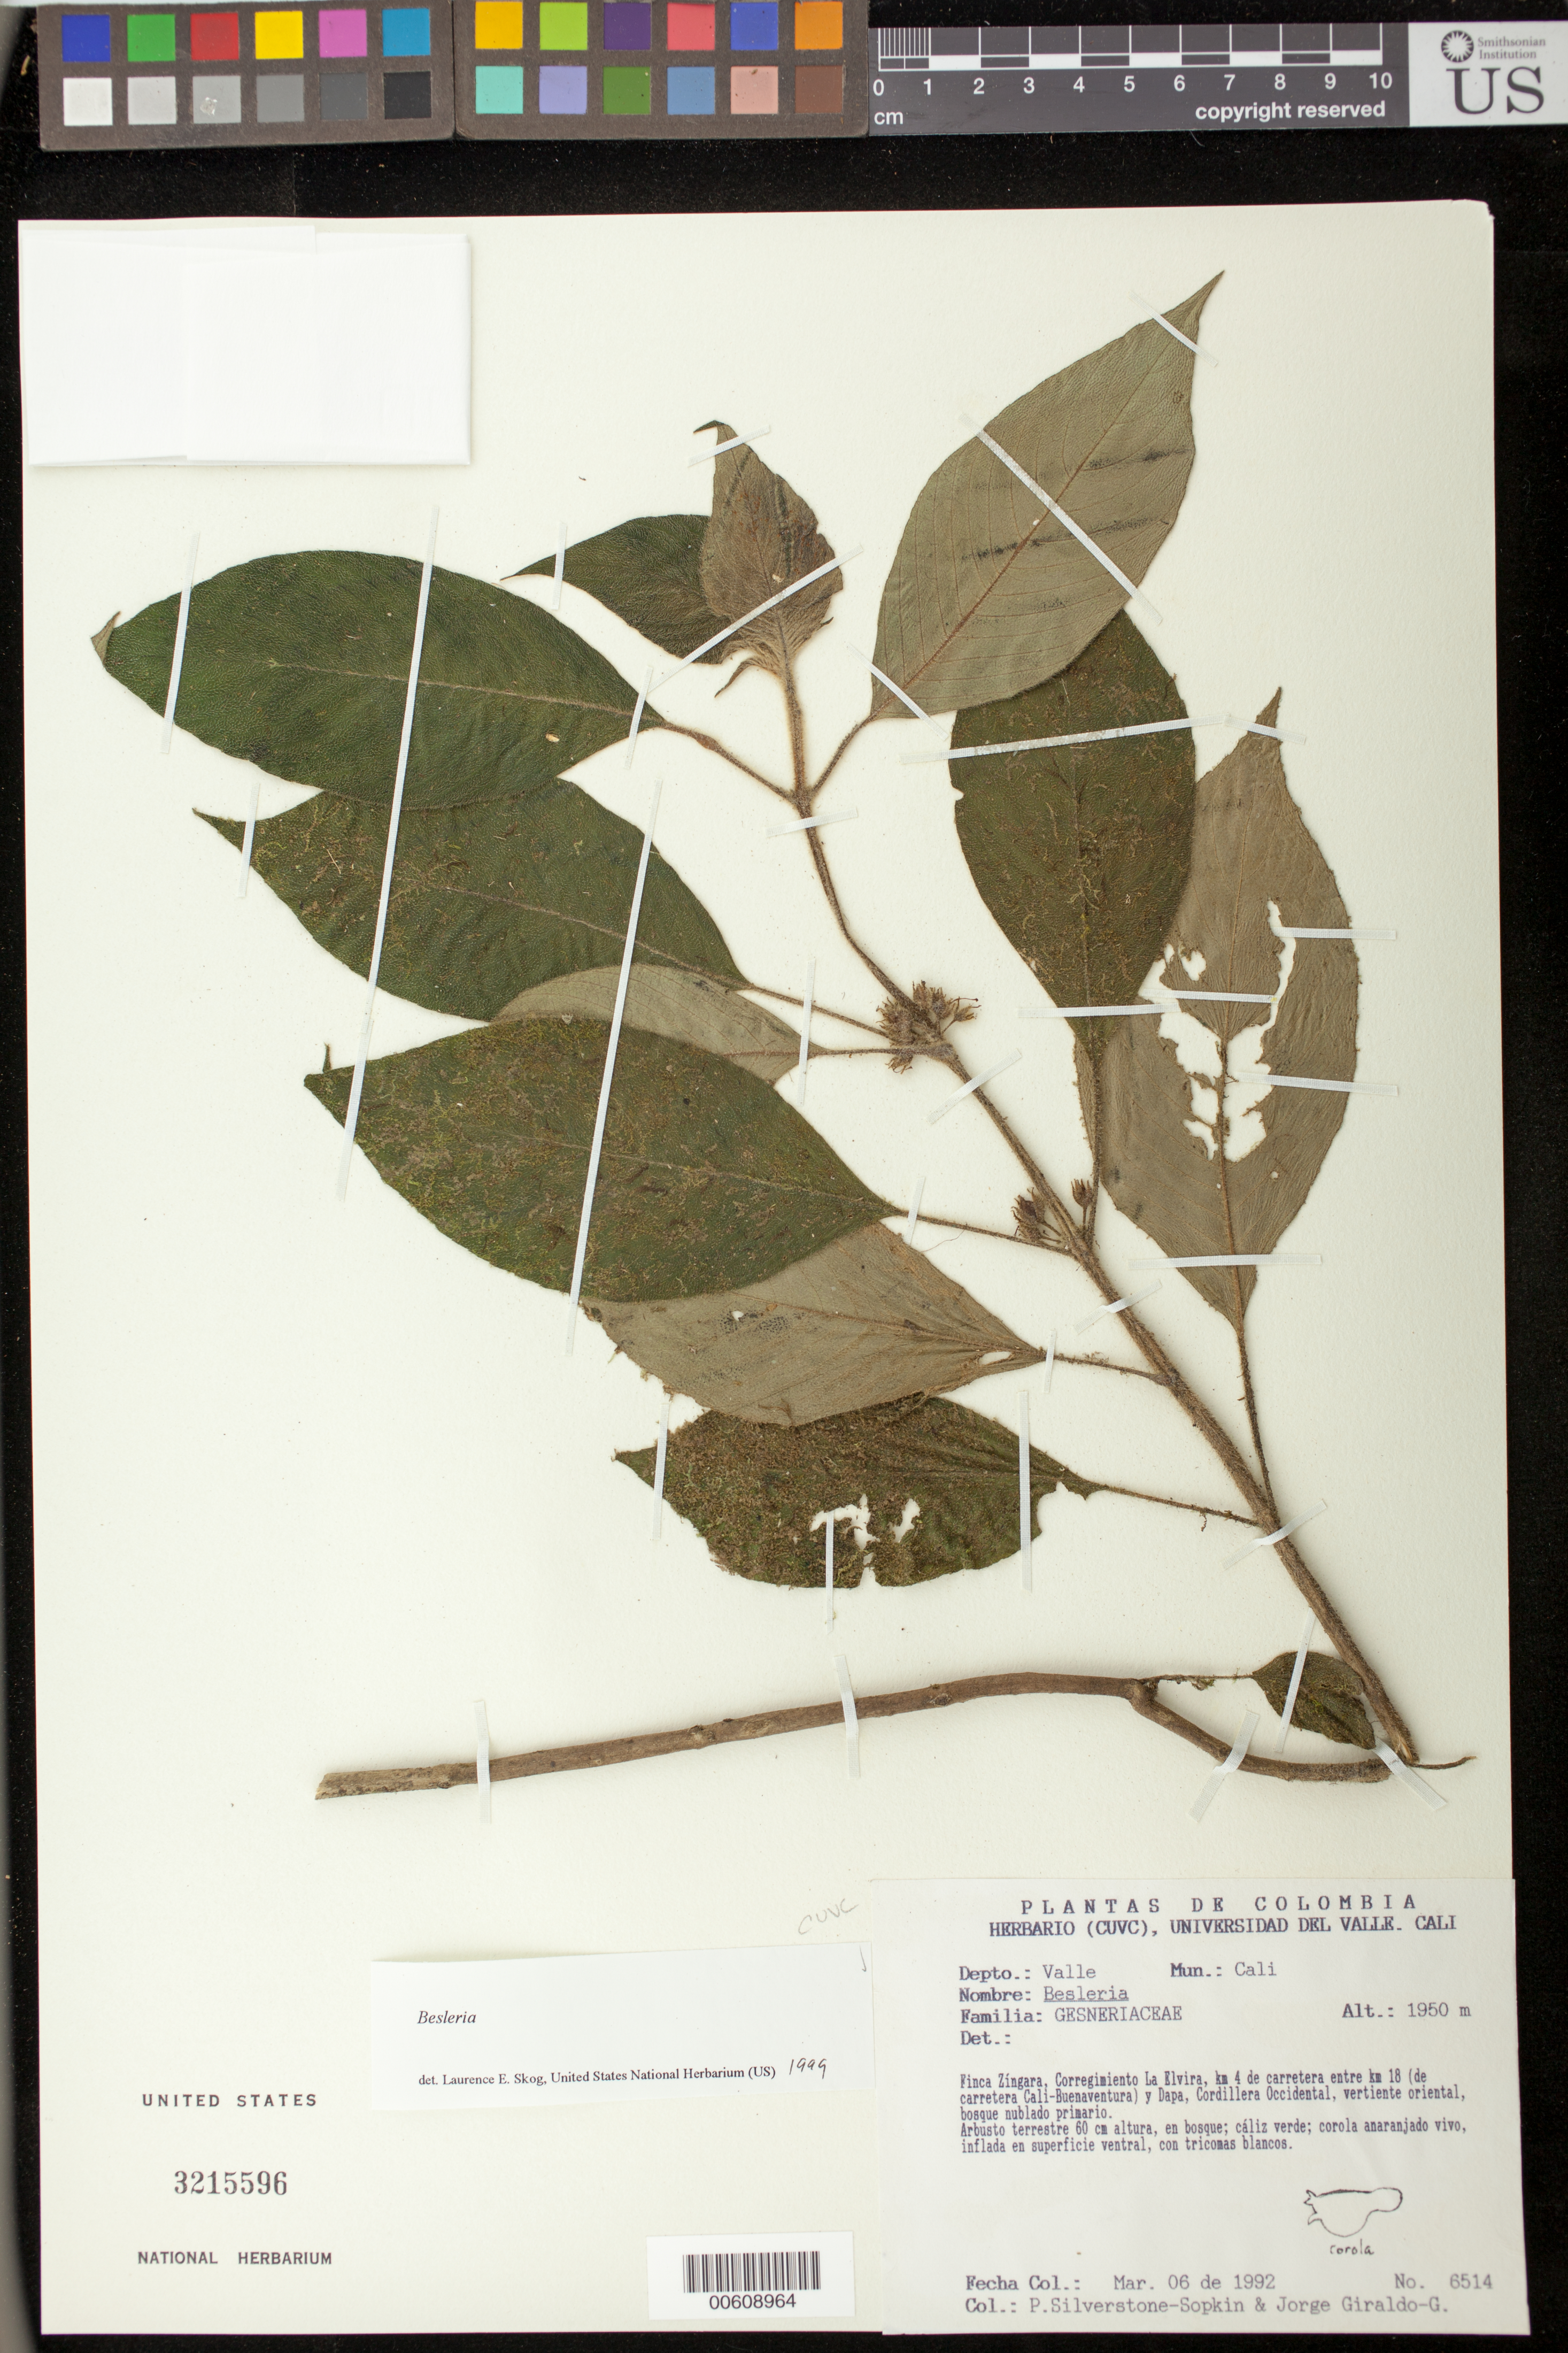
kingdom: Plantae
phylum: Tracheophyta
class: Magnoliopsida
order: Lamiales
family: Gesneriaceae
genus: Besleria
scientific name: Besleria sp.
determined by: Skog, Laurence E.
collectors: P. A. Silverstone-Sopkin & J. Giraldo-Gensini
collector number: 6514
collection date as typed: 06 Mar 1992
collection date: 1992-03-06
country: Colombia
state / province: Valle del Cauca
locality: Mpio. Cali; Finca Zíngara, Corregimiento La Elvira, km 4 de carretera entre km 18 (de carretera Cali-Buenaventura) y Dapa, Cordillera Occidental, vertiente oriental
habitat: Bosque nublado primario; en bosque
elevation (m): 1950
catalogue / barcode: US 3215596